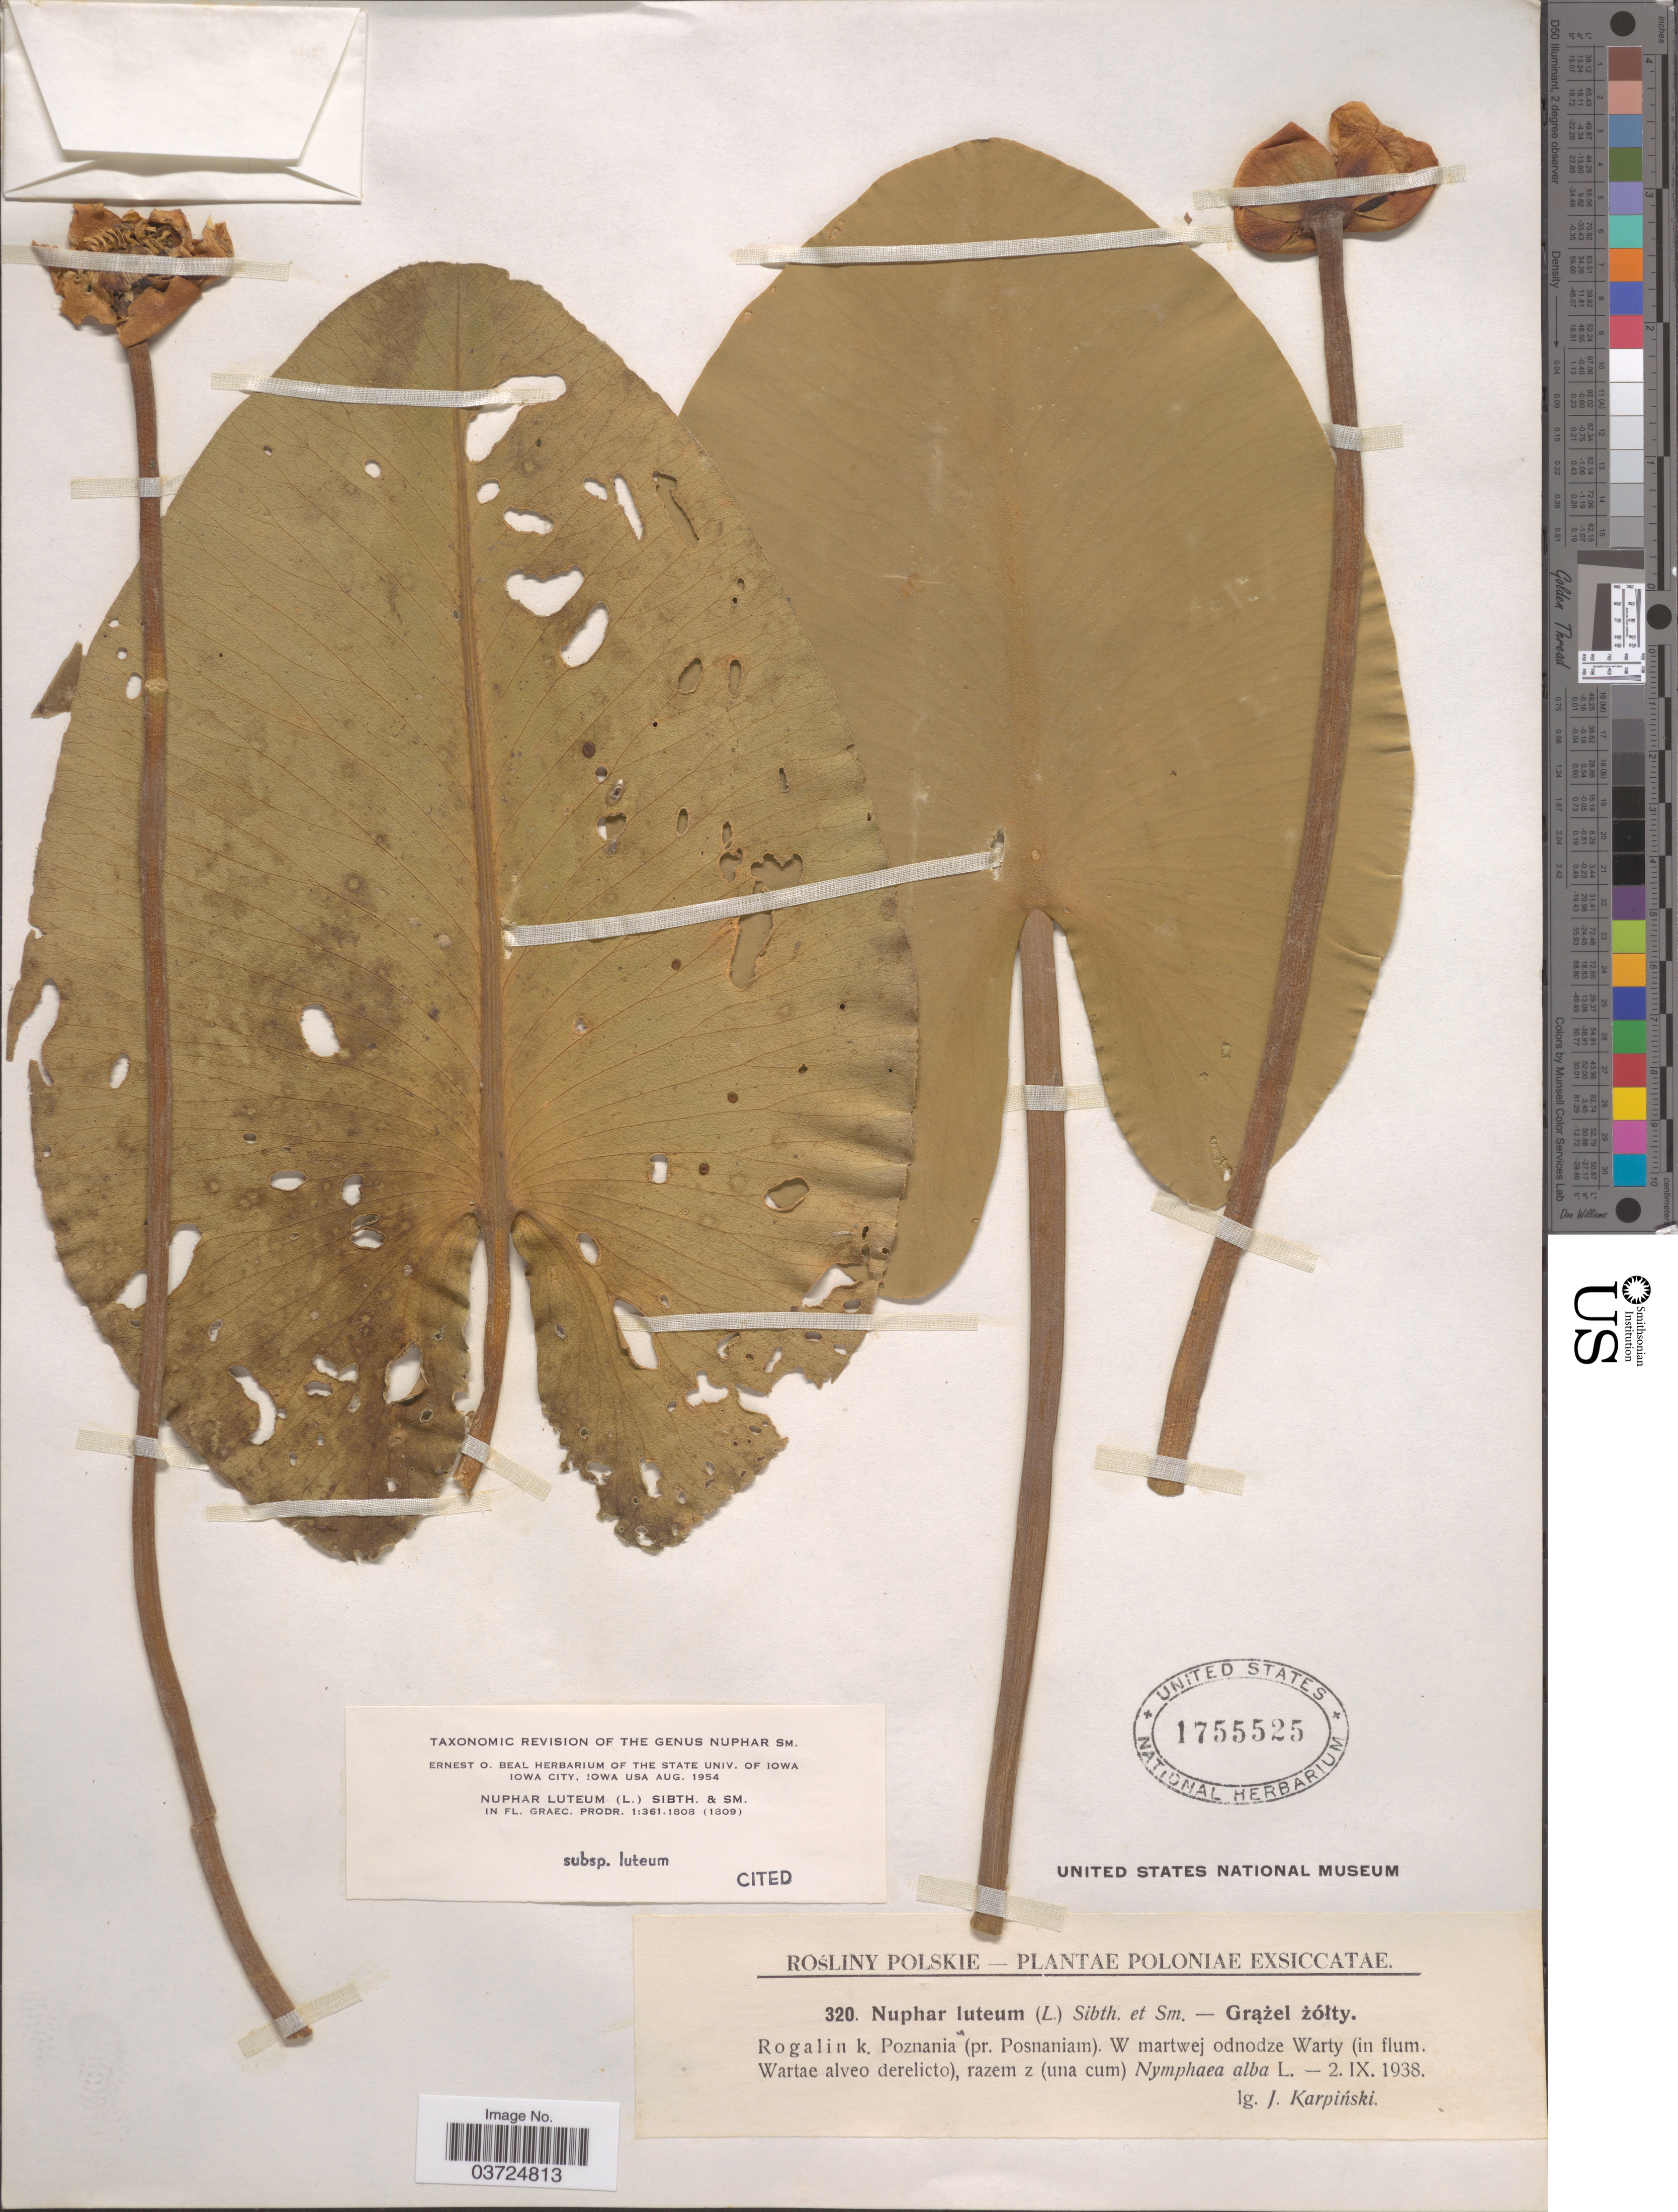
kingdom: Plantae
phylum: Tracheophyta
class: Magnoliopsida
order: Nymphaeales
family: Nymphaeaceae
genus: Nuphar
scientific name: Nuphar lutea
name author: (L.) Sm.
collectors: J. Karpinsky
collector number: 320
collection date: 1938-09-02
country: Poland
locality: Rogalin k. Poznania (pr. Posnaniam). W martwej odnodze Warty (in flum. Wartae alveo derelicto), razem z (una cum).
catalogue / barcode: US 1755525